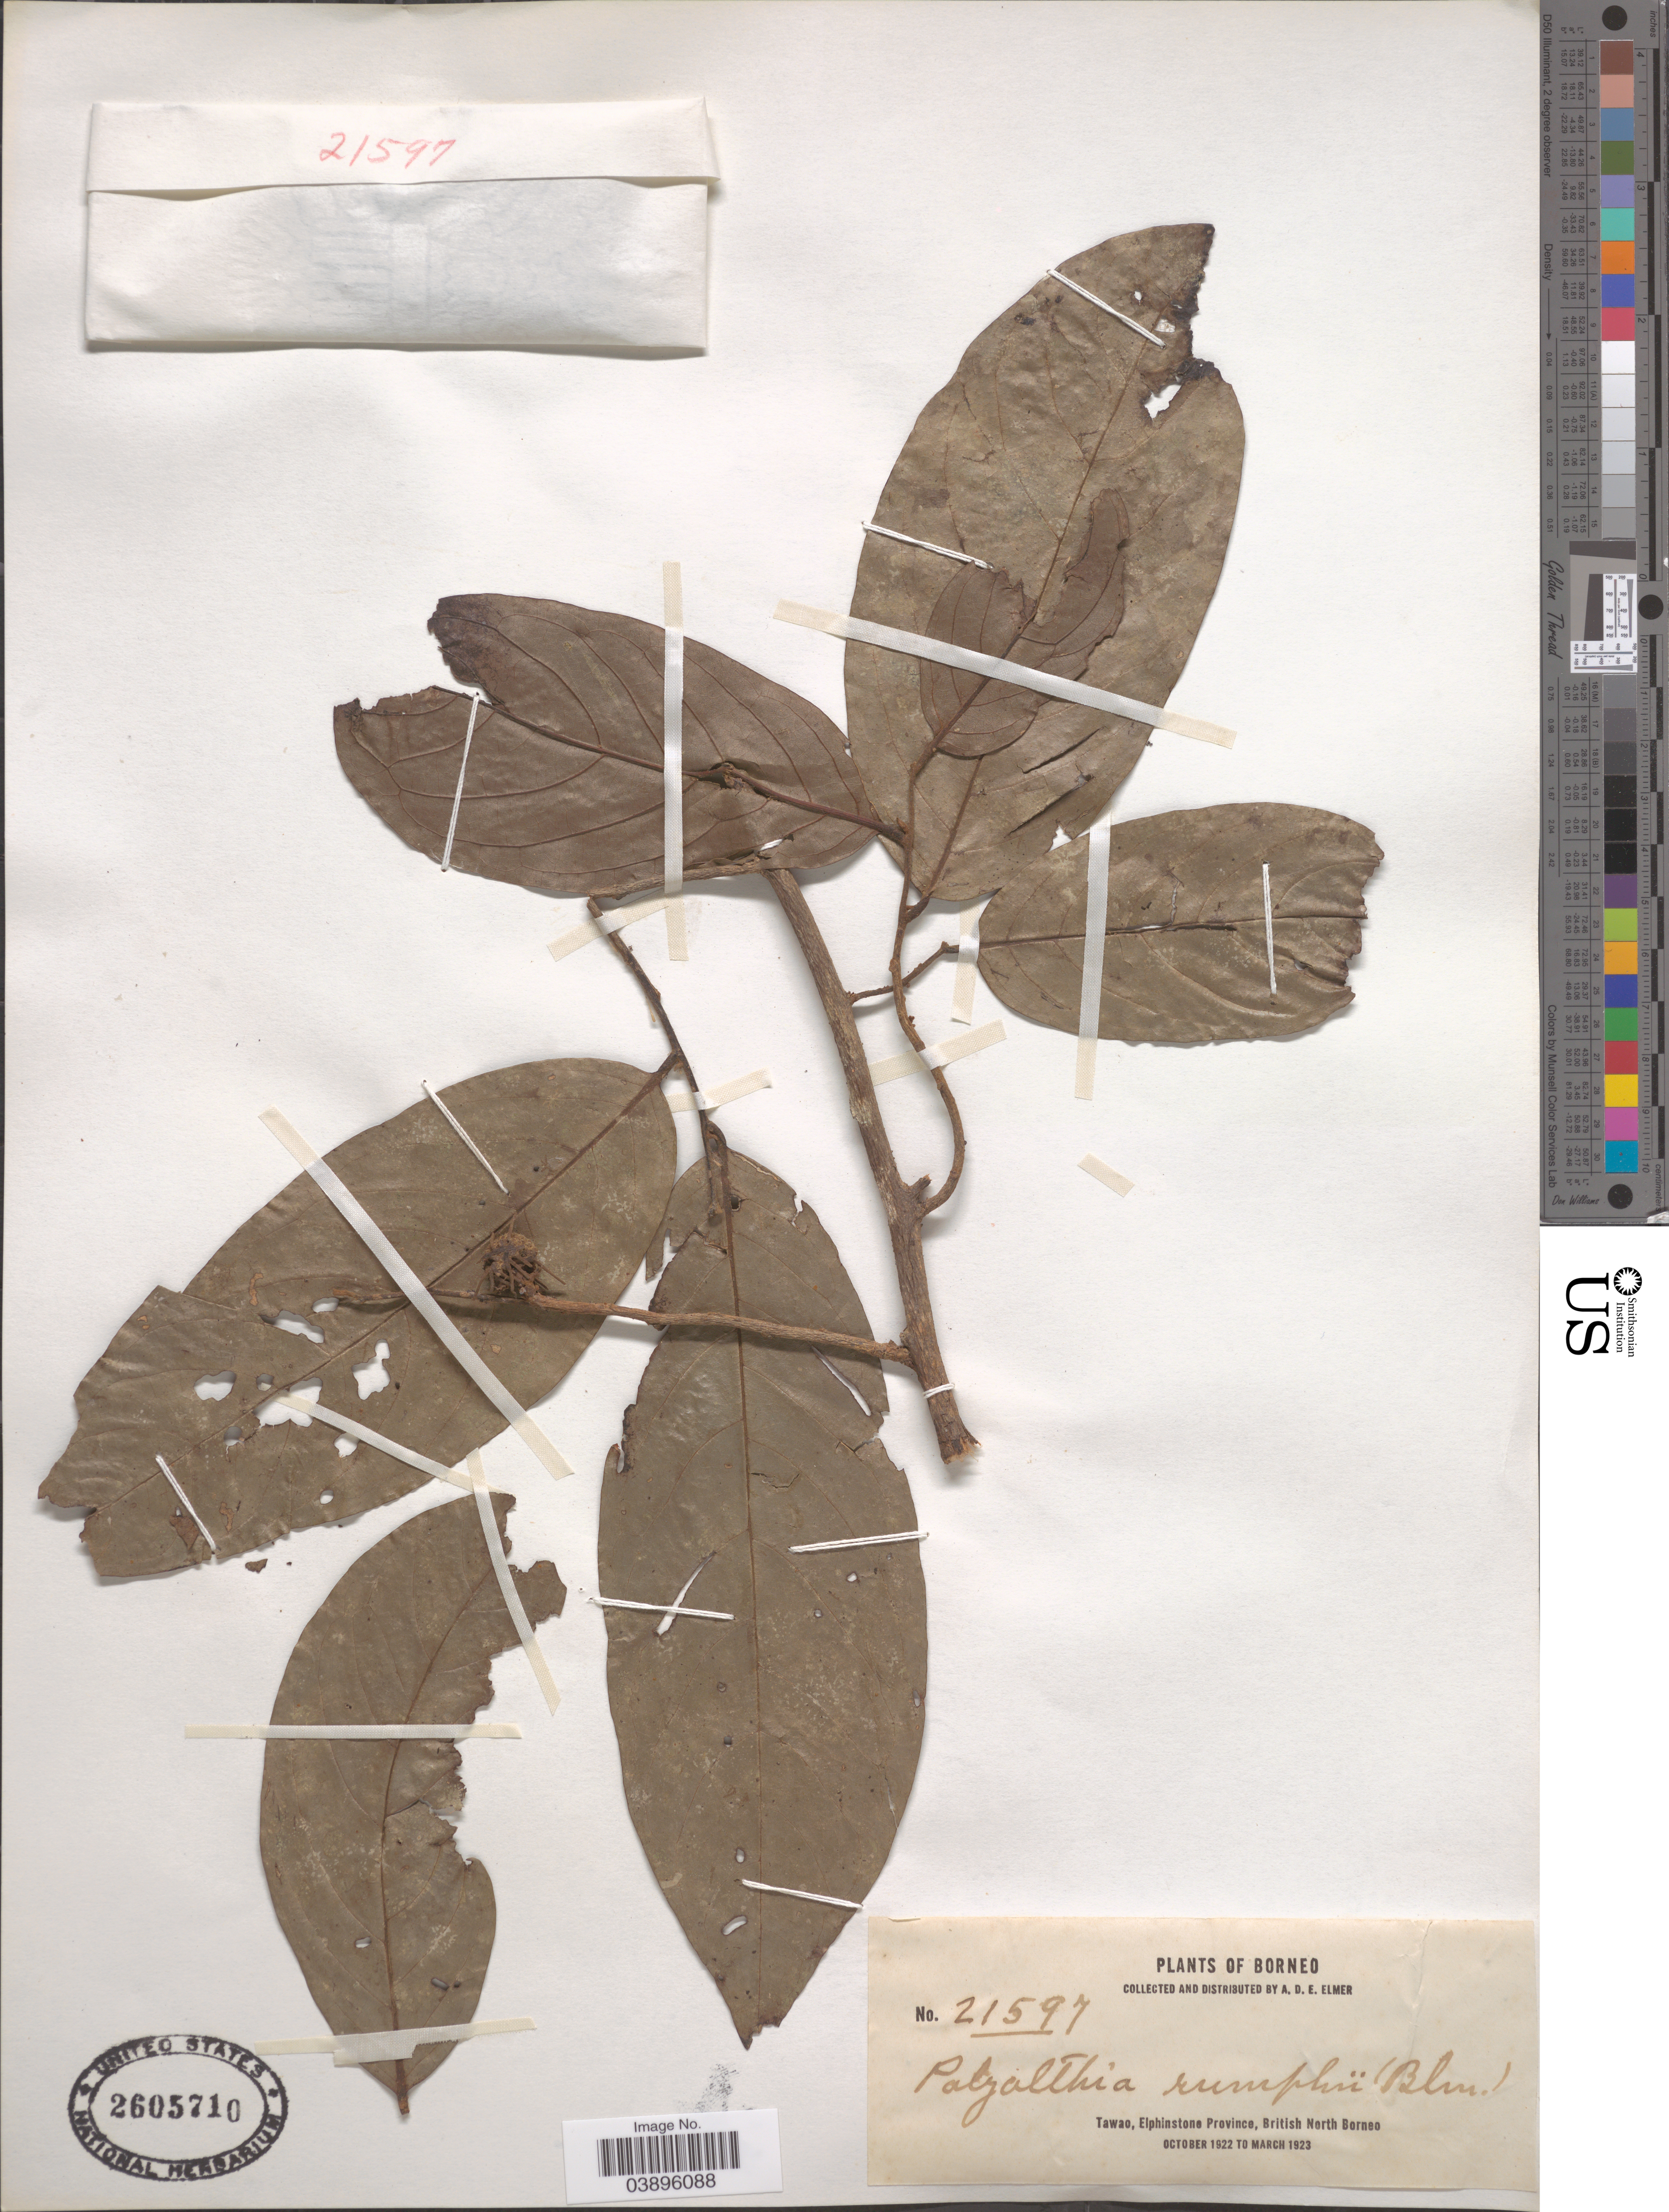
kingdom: Plantae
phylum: Tracheophyta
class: Magnoliopsida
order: Magnoliales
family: Annonaceae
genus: Polyalthia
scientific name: Polyalthia rumphii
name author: (Blume ex Hensch.) Merr.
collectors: A. D. E. Elmer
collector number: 21597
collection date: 1922-10/1923-03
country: Malaysia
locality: Borneo. Tawao, Elphinstone Province, British North Borneo.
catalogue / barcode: US 2605710